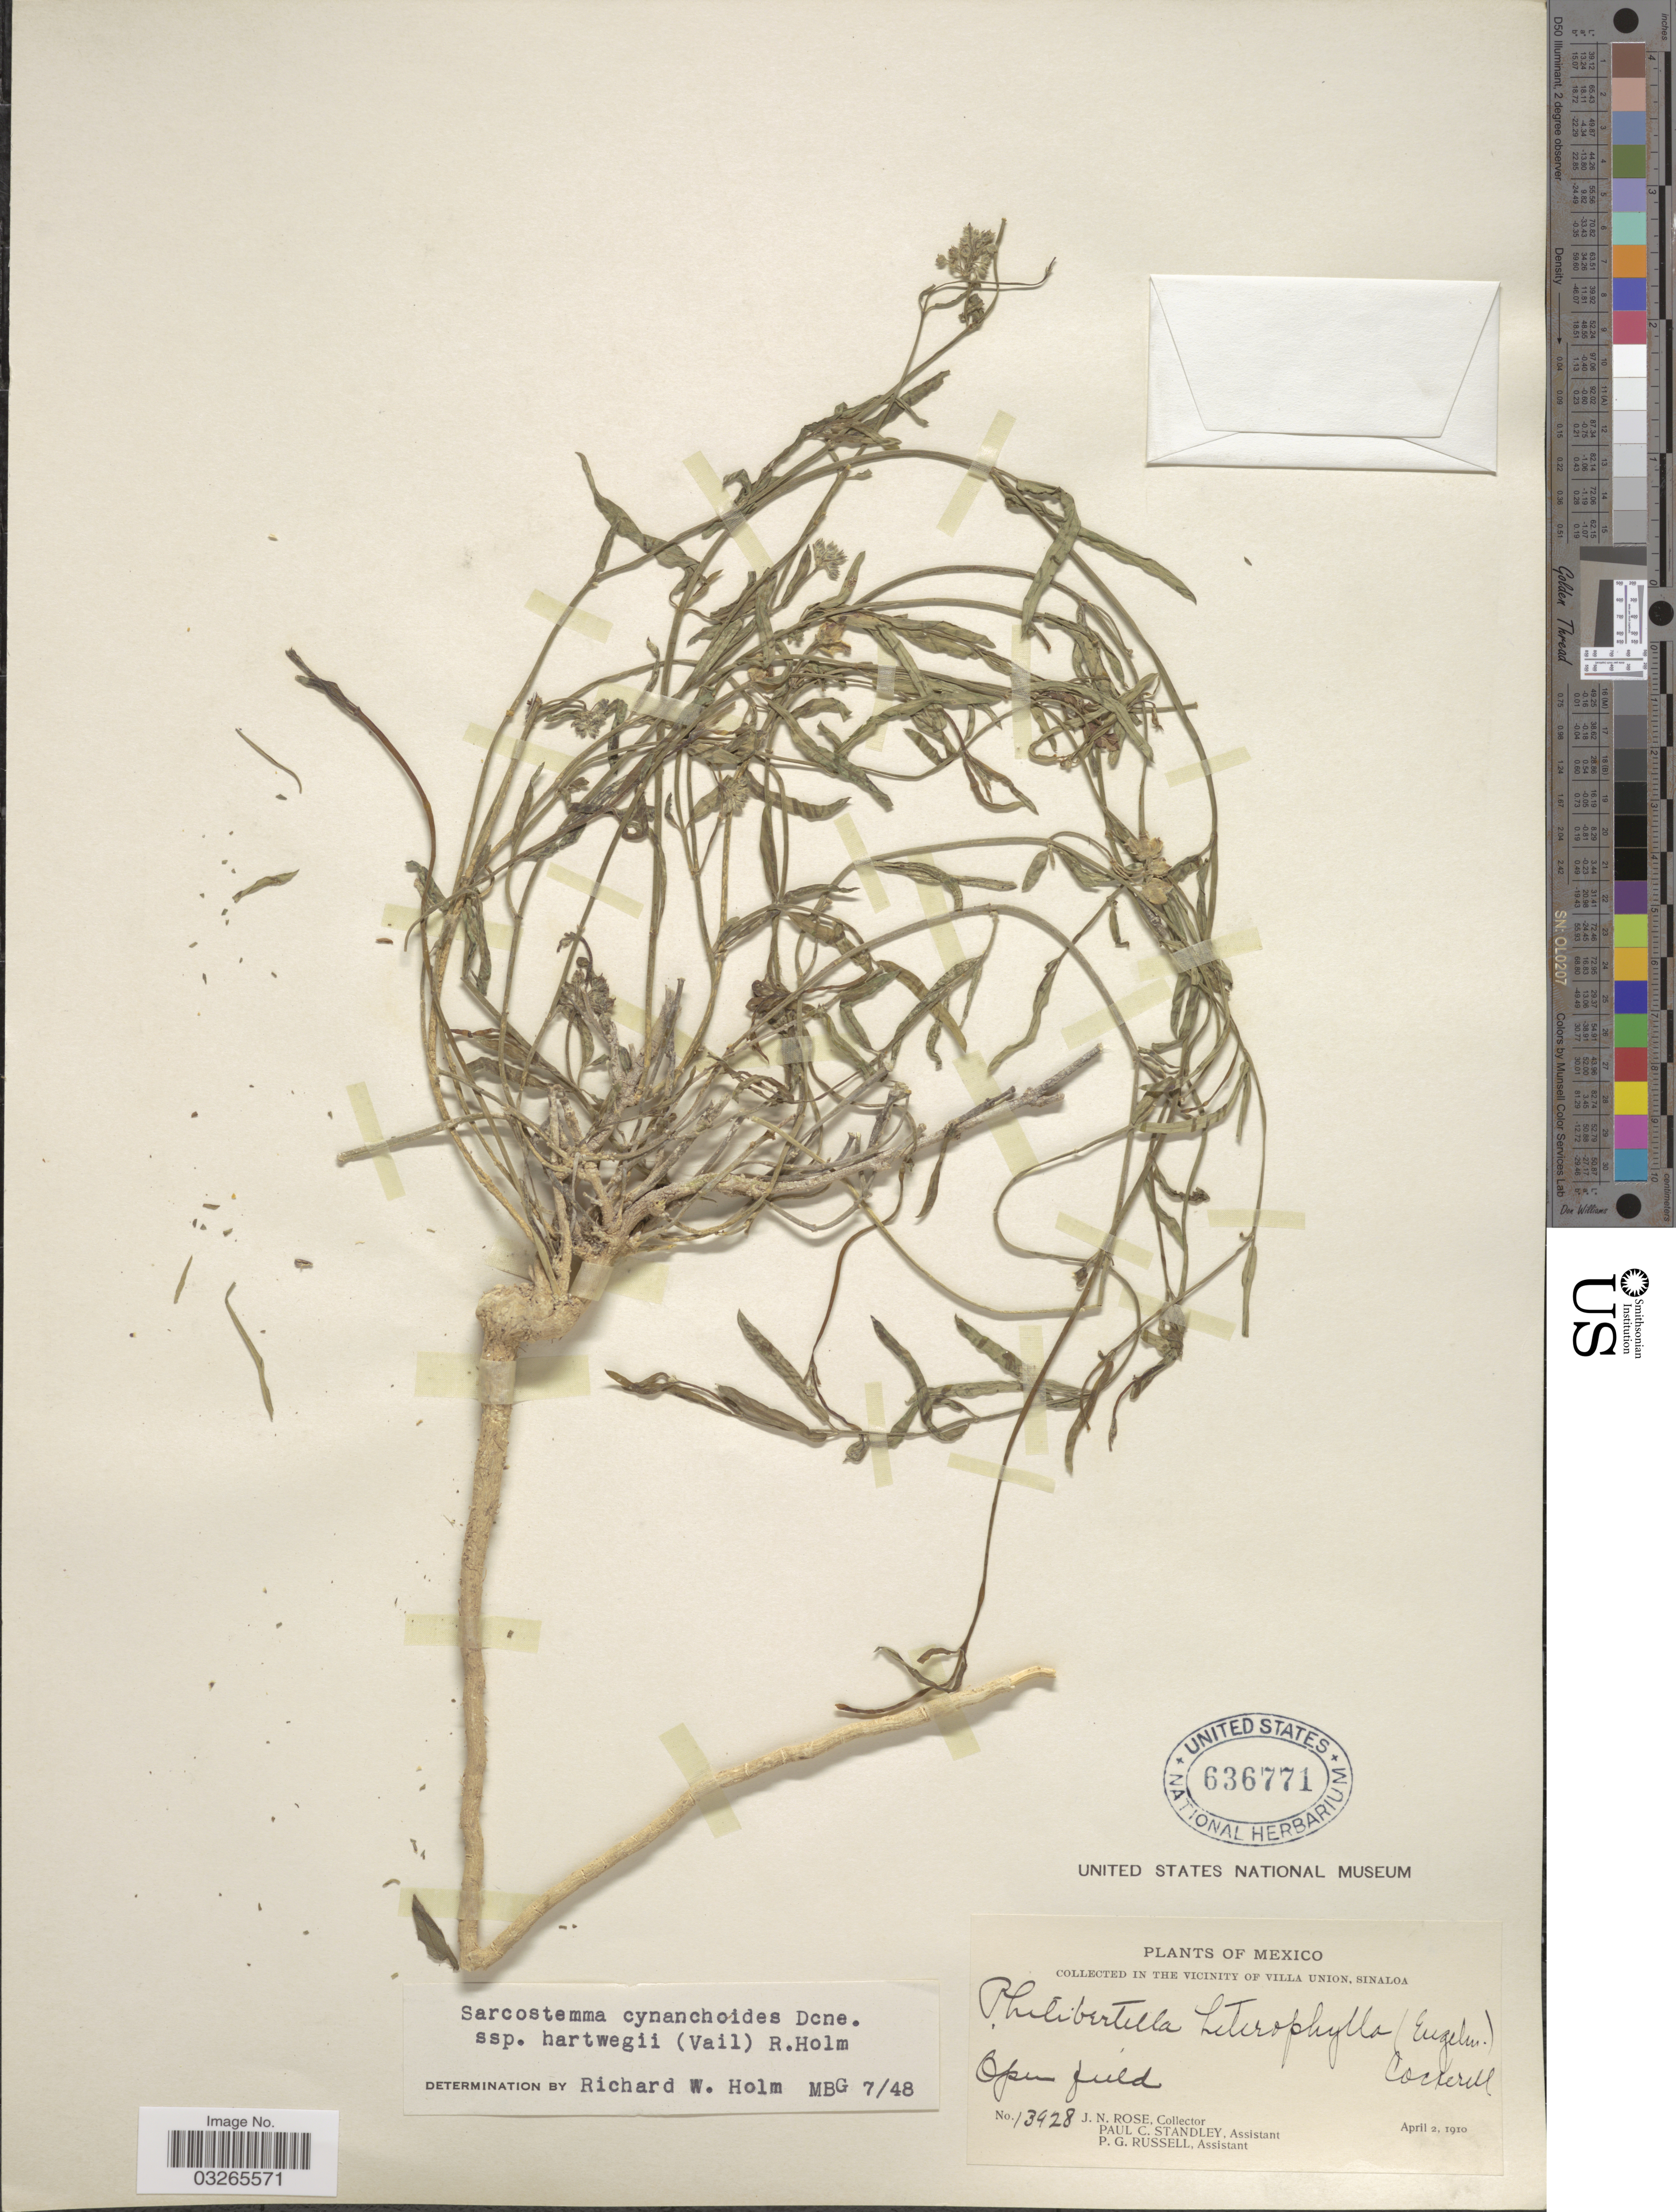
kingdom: Plantae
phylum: Tracheophyta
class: Magnoliopsida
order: Gentianales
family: Apocynaceae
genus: Sarcostemma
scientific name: Sarcostemma cynanchoides subsp. hartwegii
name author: (Vail) R.W. Holm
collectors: J. N. Rose, P. C. Standley & P. G. Russell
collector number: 13928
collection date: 1910-04-02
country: Mexico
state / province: Sinaloa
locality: In The Vicinity of Villa Union, Sinaloa, Open field.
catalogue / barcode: US 636771